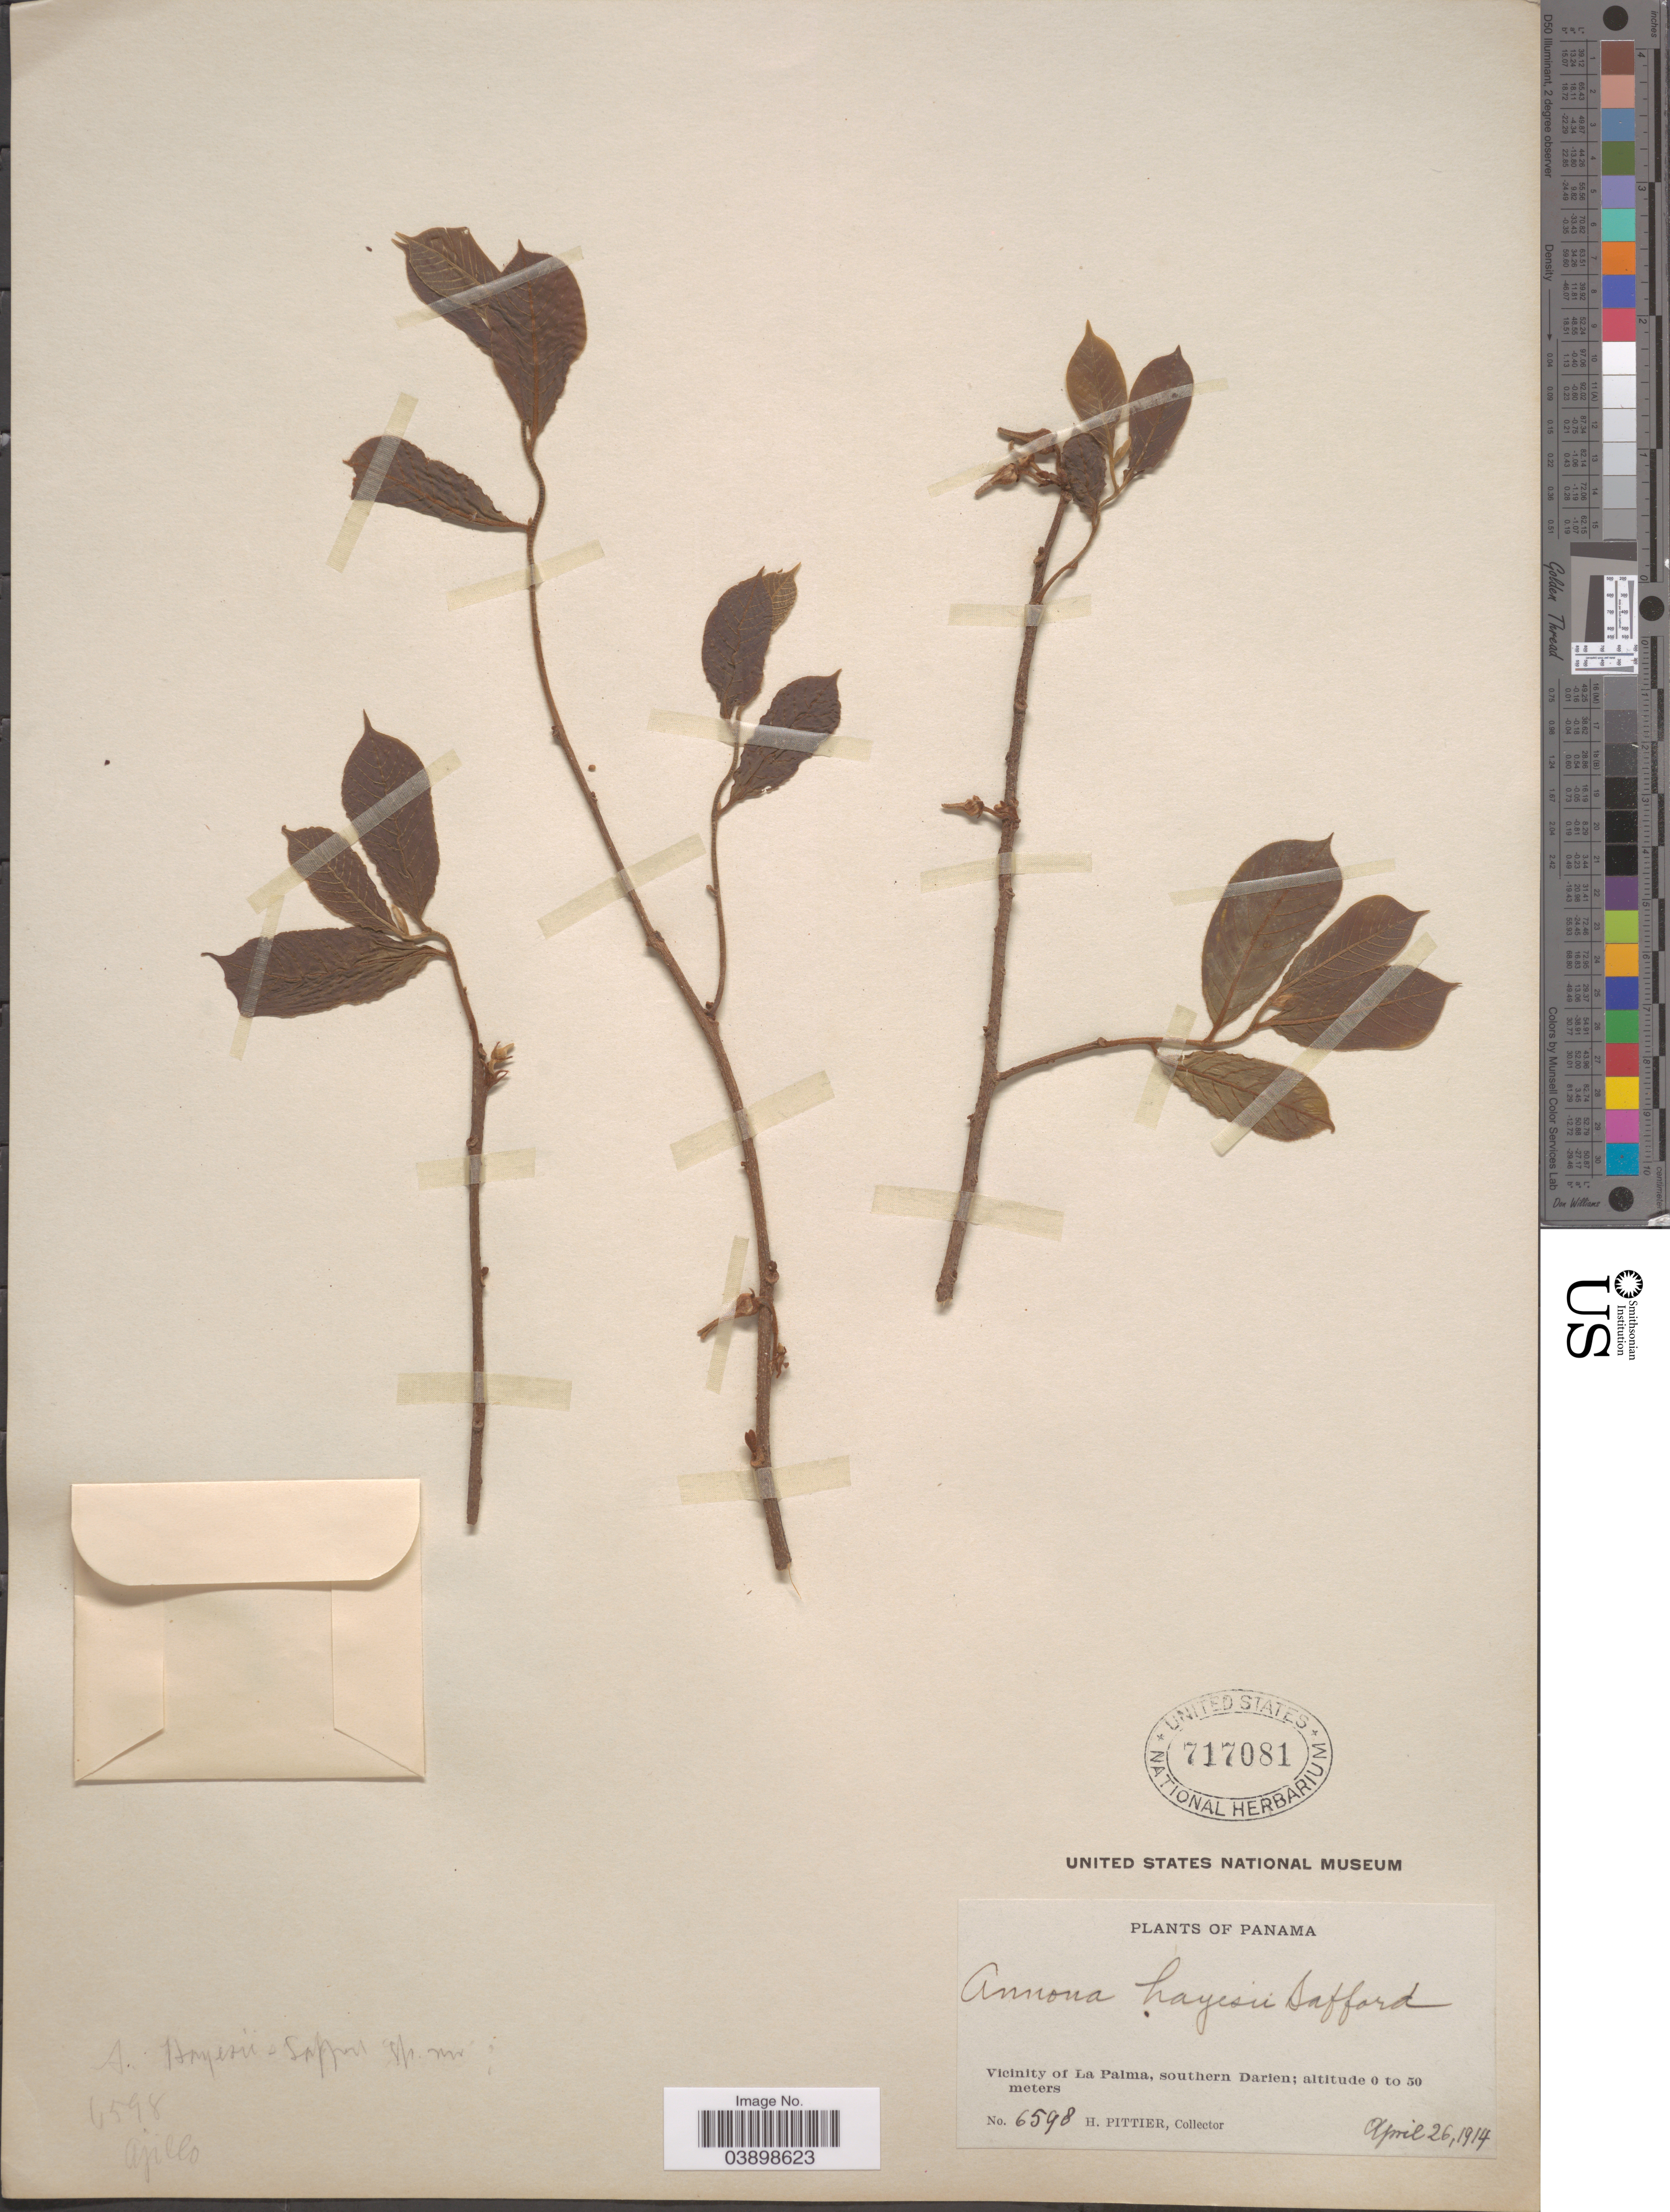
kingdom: Plantae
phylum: Tracheophyta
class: Magnoliopsida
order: Magnoliales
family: Annonaceae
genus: Annona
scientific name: Annona hayesii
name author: Saff. in Standl.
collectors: H. F. Pittier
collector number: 6598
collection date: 1914-04-26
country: Panama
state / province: Darien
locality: Vicinity of La Palma, southern Darien.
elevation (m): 0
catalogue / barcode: US 717081